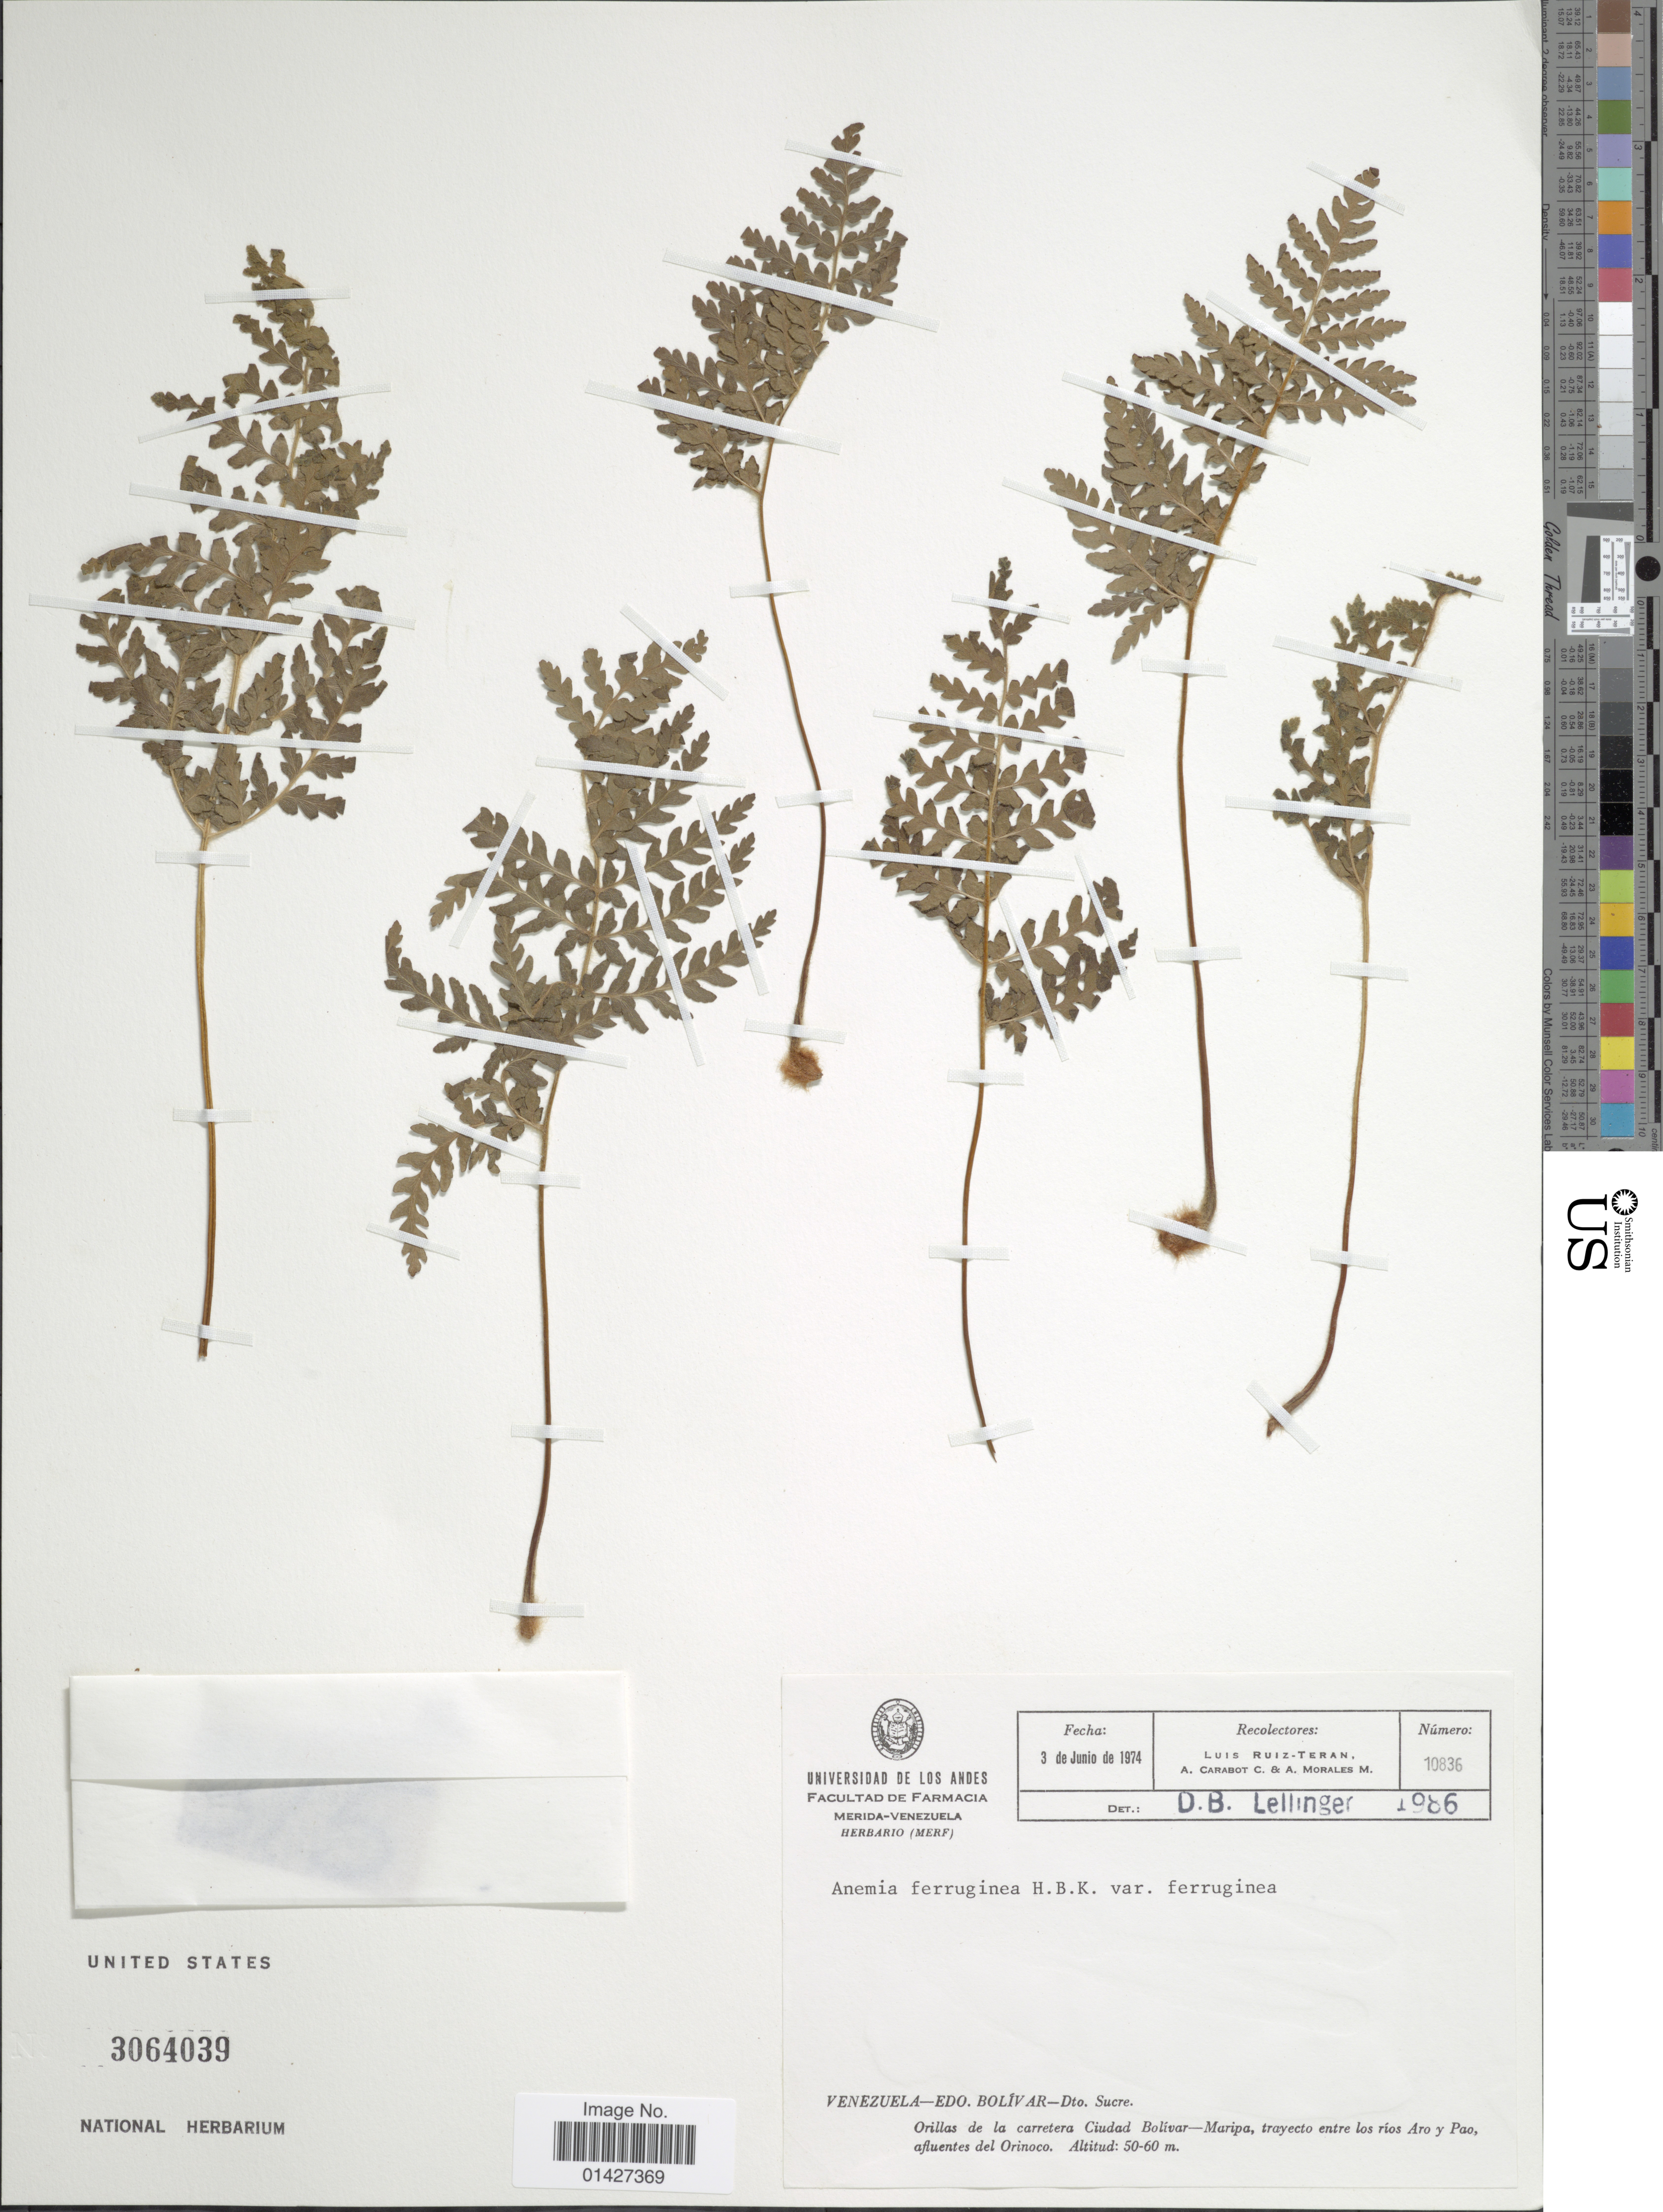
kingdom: Plantae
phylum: Tracheophyta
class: Polypodiopsida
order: Schizaeales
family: Anemiaceae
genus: Anemia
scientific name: Anemia ferruginea var. ferruginea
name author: Kunth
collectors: L. Teran, A. Carabot C. & A. Morales M.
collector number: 10836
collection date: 1974-06-03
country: Venezuela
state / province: Bolivar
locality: Merida-Venezuela - Dto. Sucre. Orillas de la carretera Ciudad Bolivar - Maripa, trayecto entre los ríos Aro y Pao, afluentes del Orinoco.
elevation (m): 50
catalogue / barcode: US 3064039